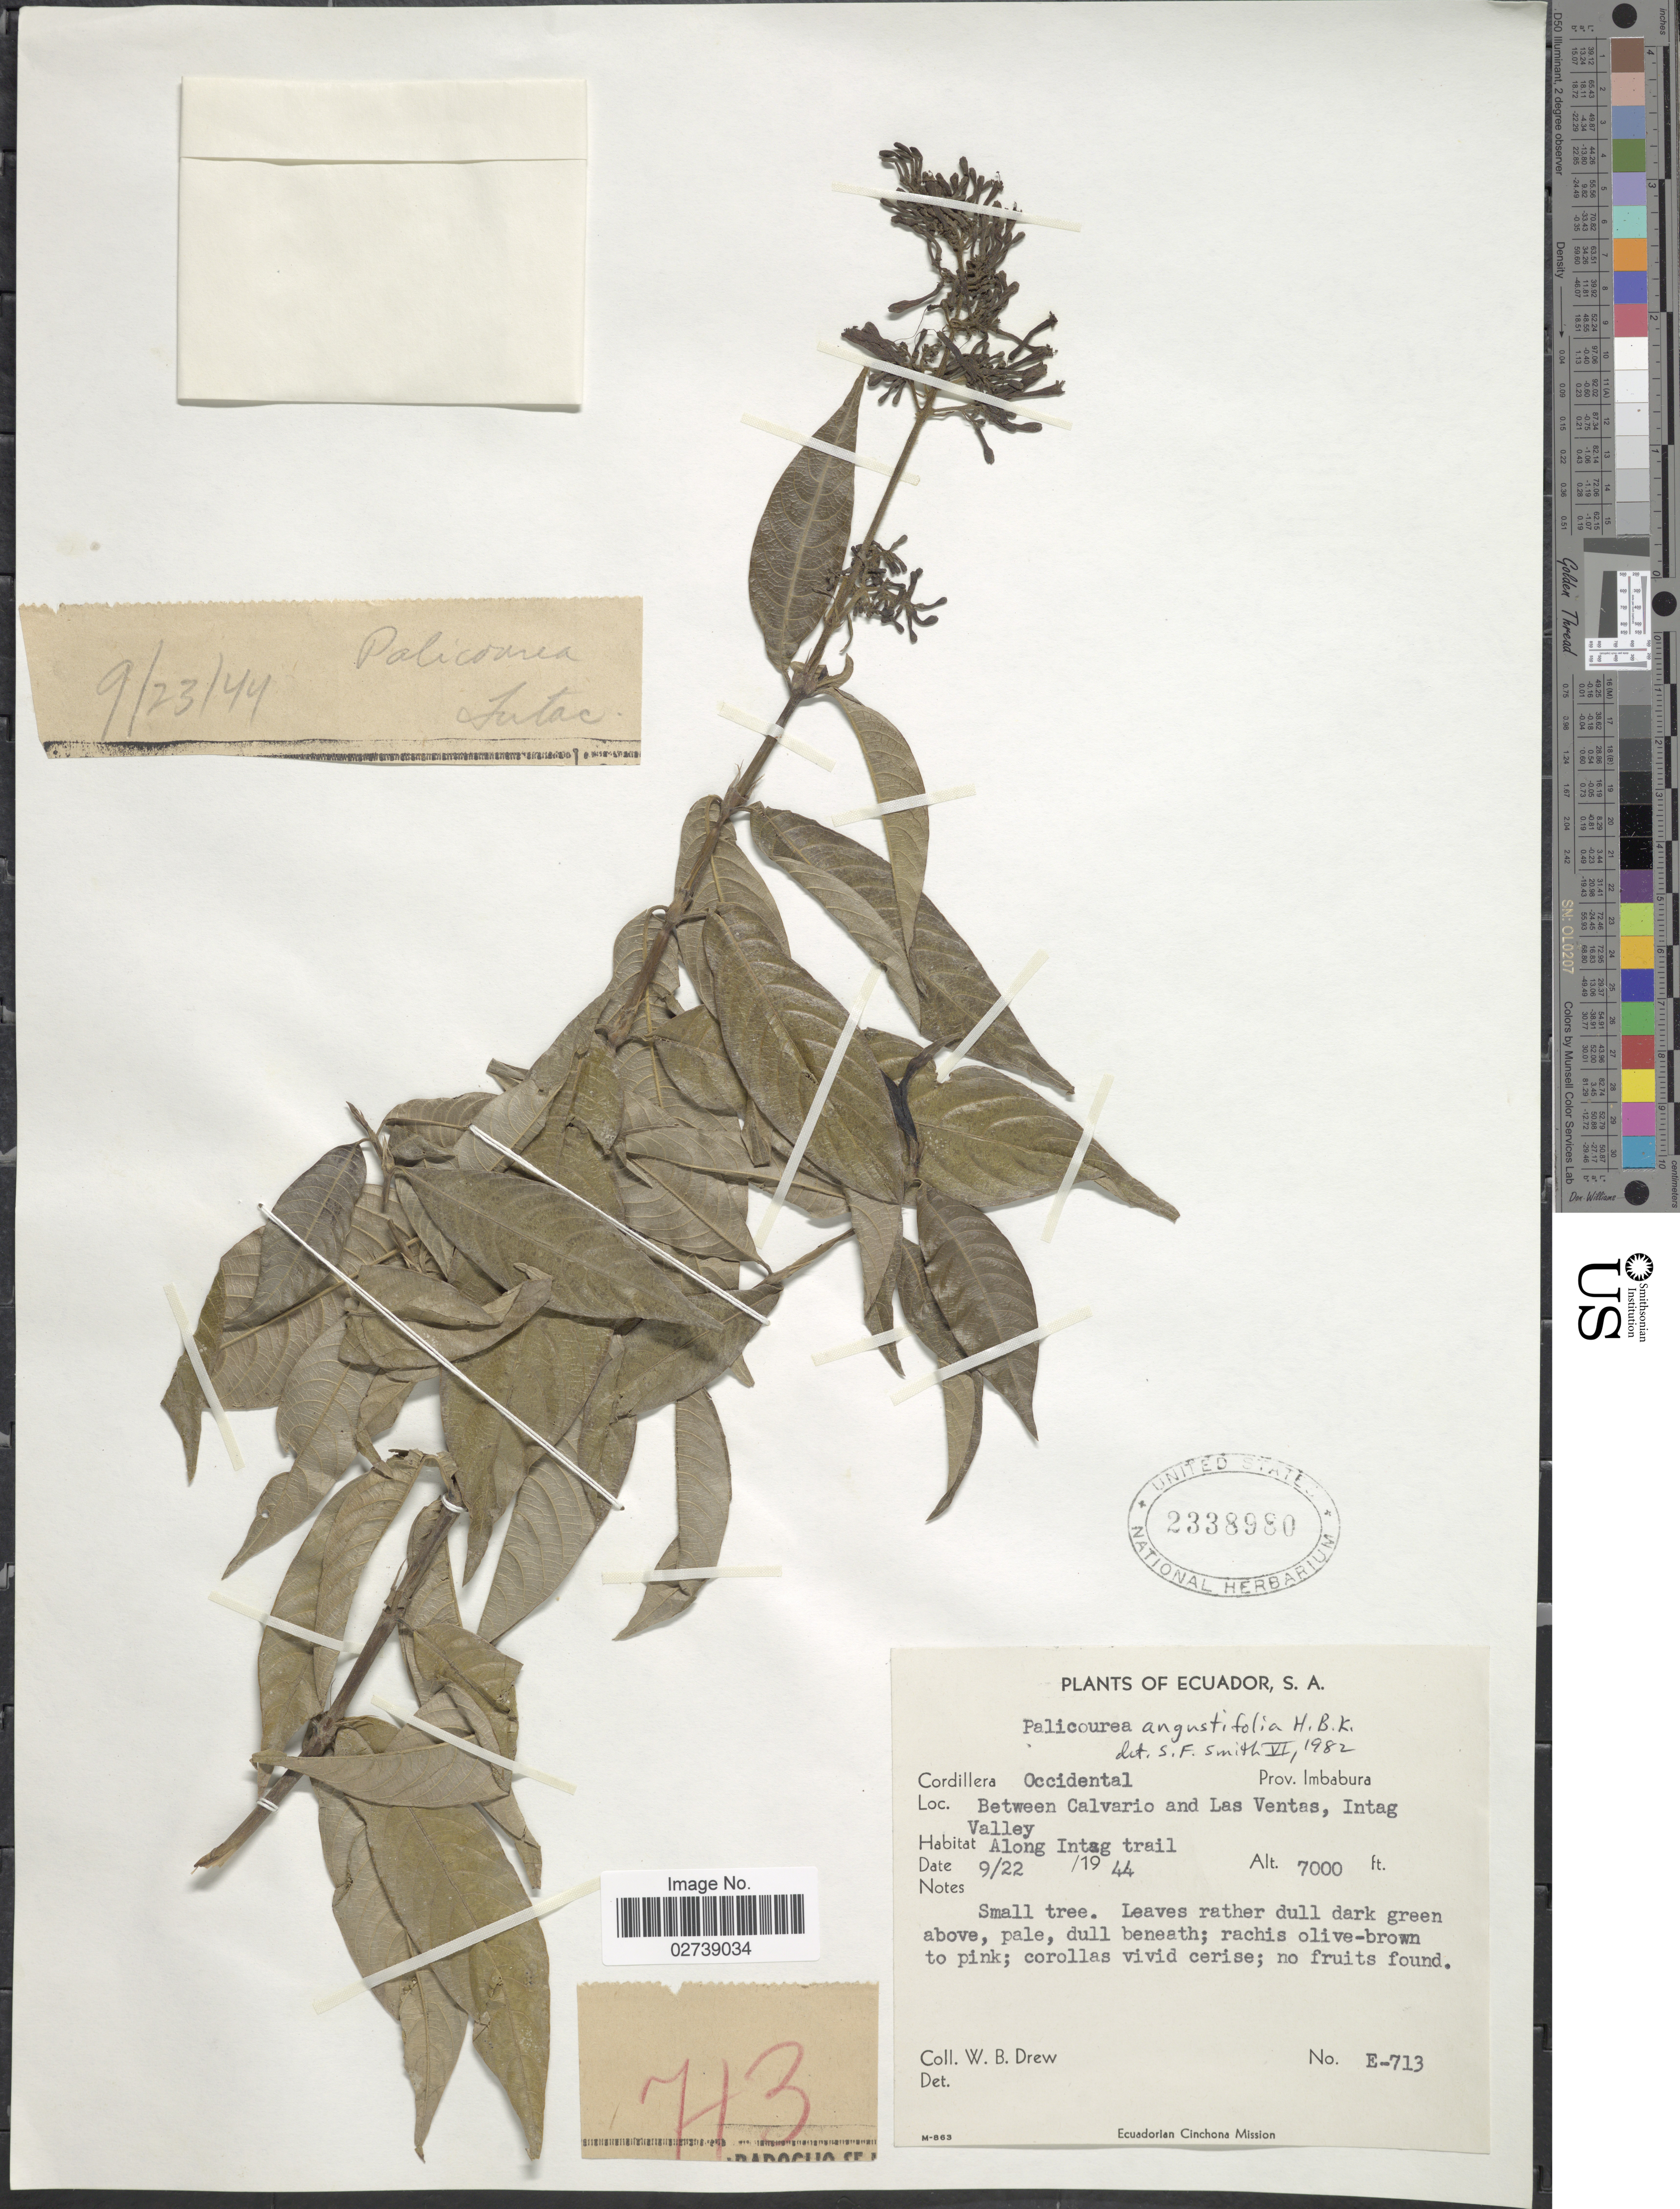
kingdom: Plantae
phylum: Tracheophyta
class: Magnoliopsida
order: Gentianales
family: Rubiaceae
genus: Palicourea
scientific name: Palicourea angustifolia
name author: Kunth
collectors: W. B. Drew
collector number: E-713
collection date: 1944-09-22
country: Ecuador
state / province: Imbabura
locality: Ecuador, S.A. Cordillera Occidental,Prov. Imbabura, Between Calvario and Las Ventas, Intag Valley, Along Intag trail.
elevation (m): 2134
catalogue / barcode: US 2338980